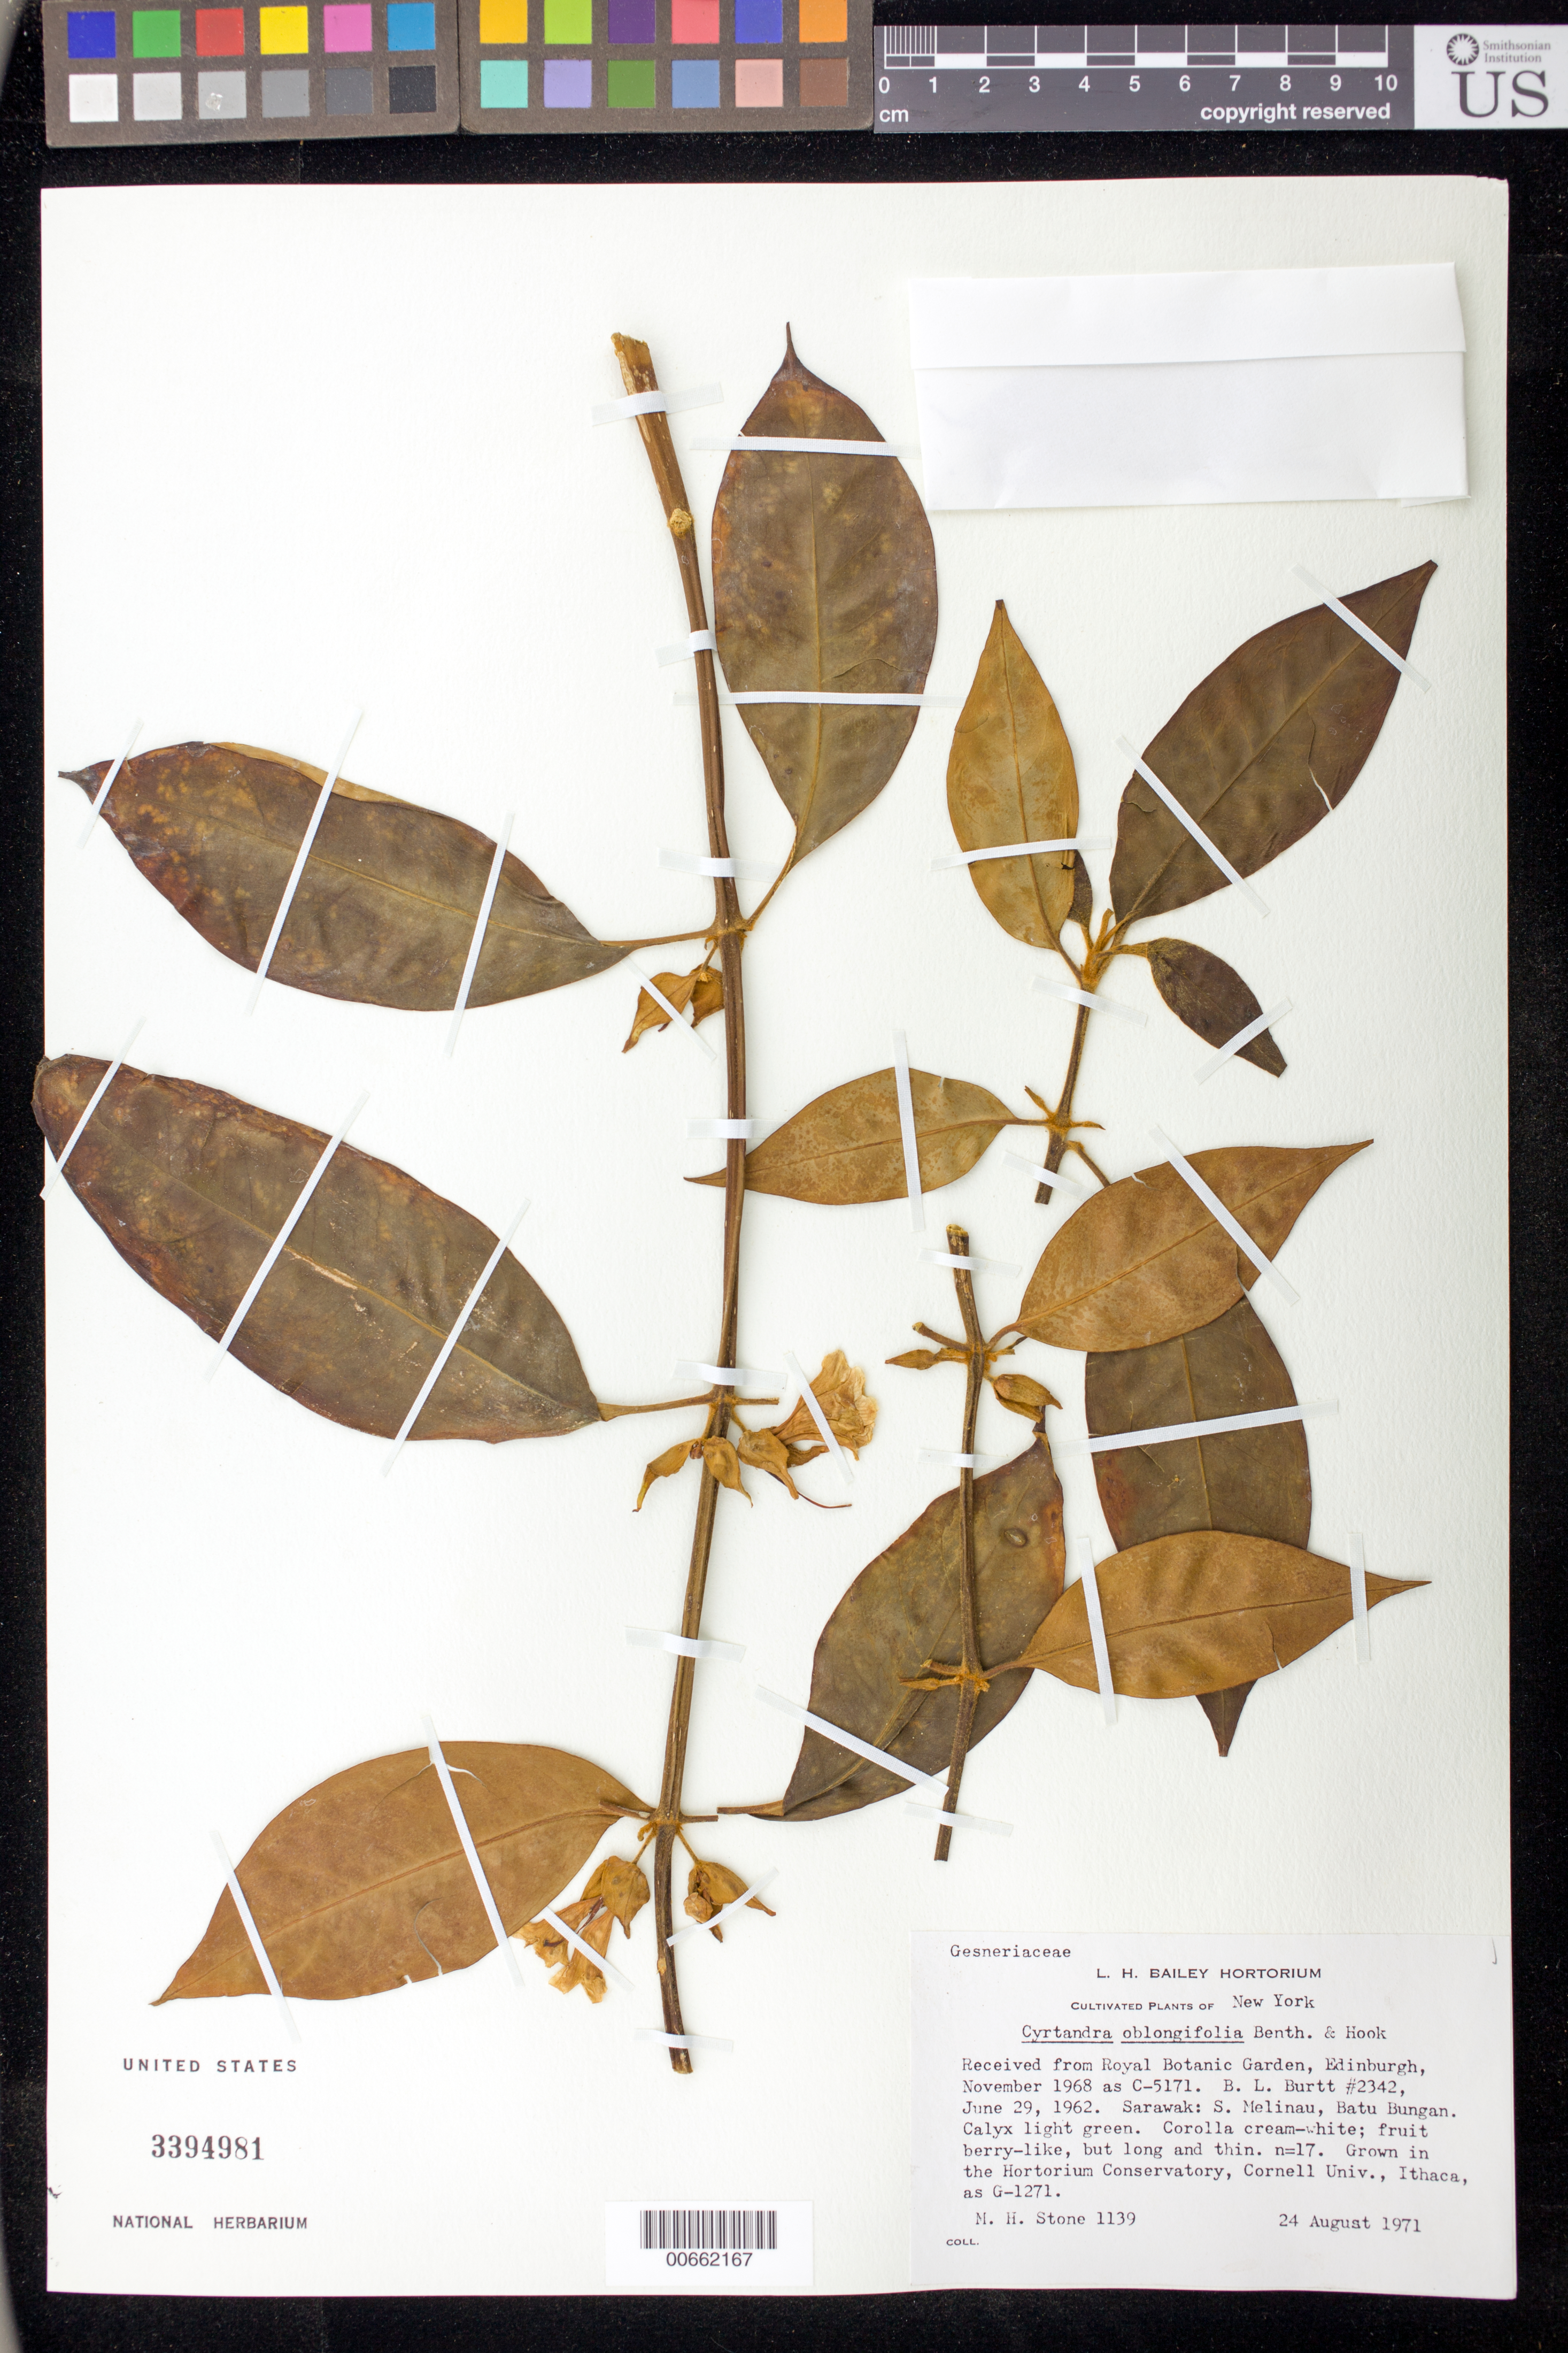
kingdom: Plantae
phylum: Tracheophyta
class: Magnoliopsida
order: Lamiales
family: Gesneriaceae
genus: Cyrtandra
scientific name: Cyrtandra oblongifolia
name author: (Blume) Benth. & Hook. ex C.B. Clarke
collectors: M. Stone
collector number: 1139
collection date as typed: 24 Aug 1971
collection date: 1971-08-24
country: Indonesia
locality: Grown in the Hortorium Conservatory, Cornell Univ., Ithaca [New York]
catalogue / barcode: US 3394981